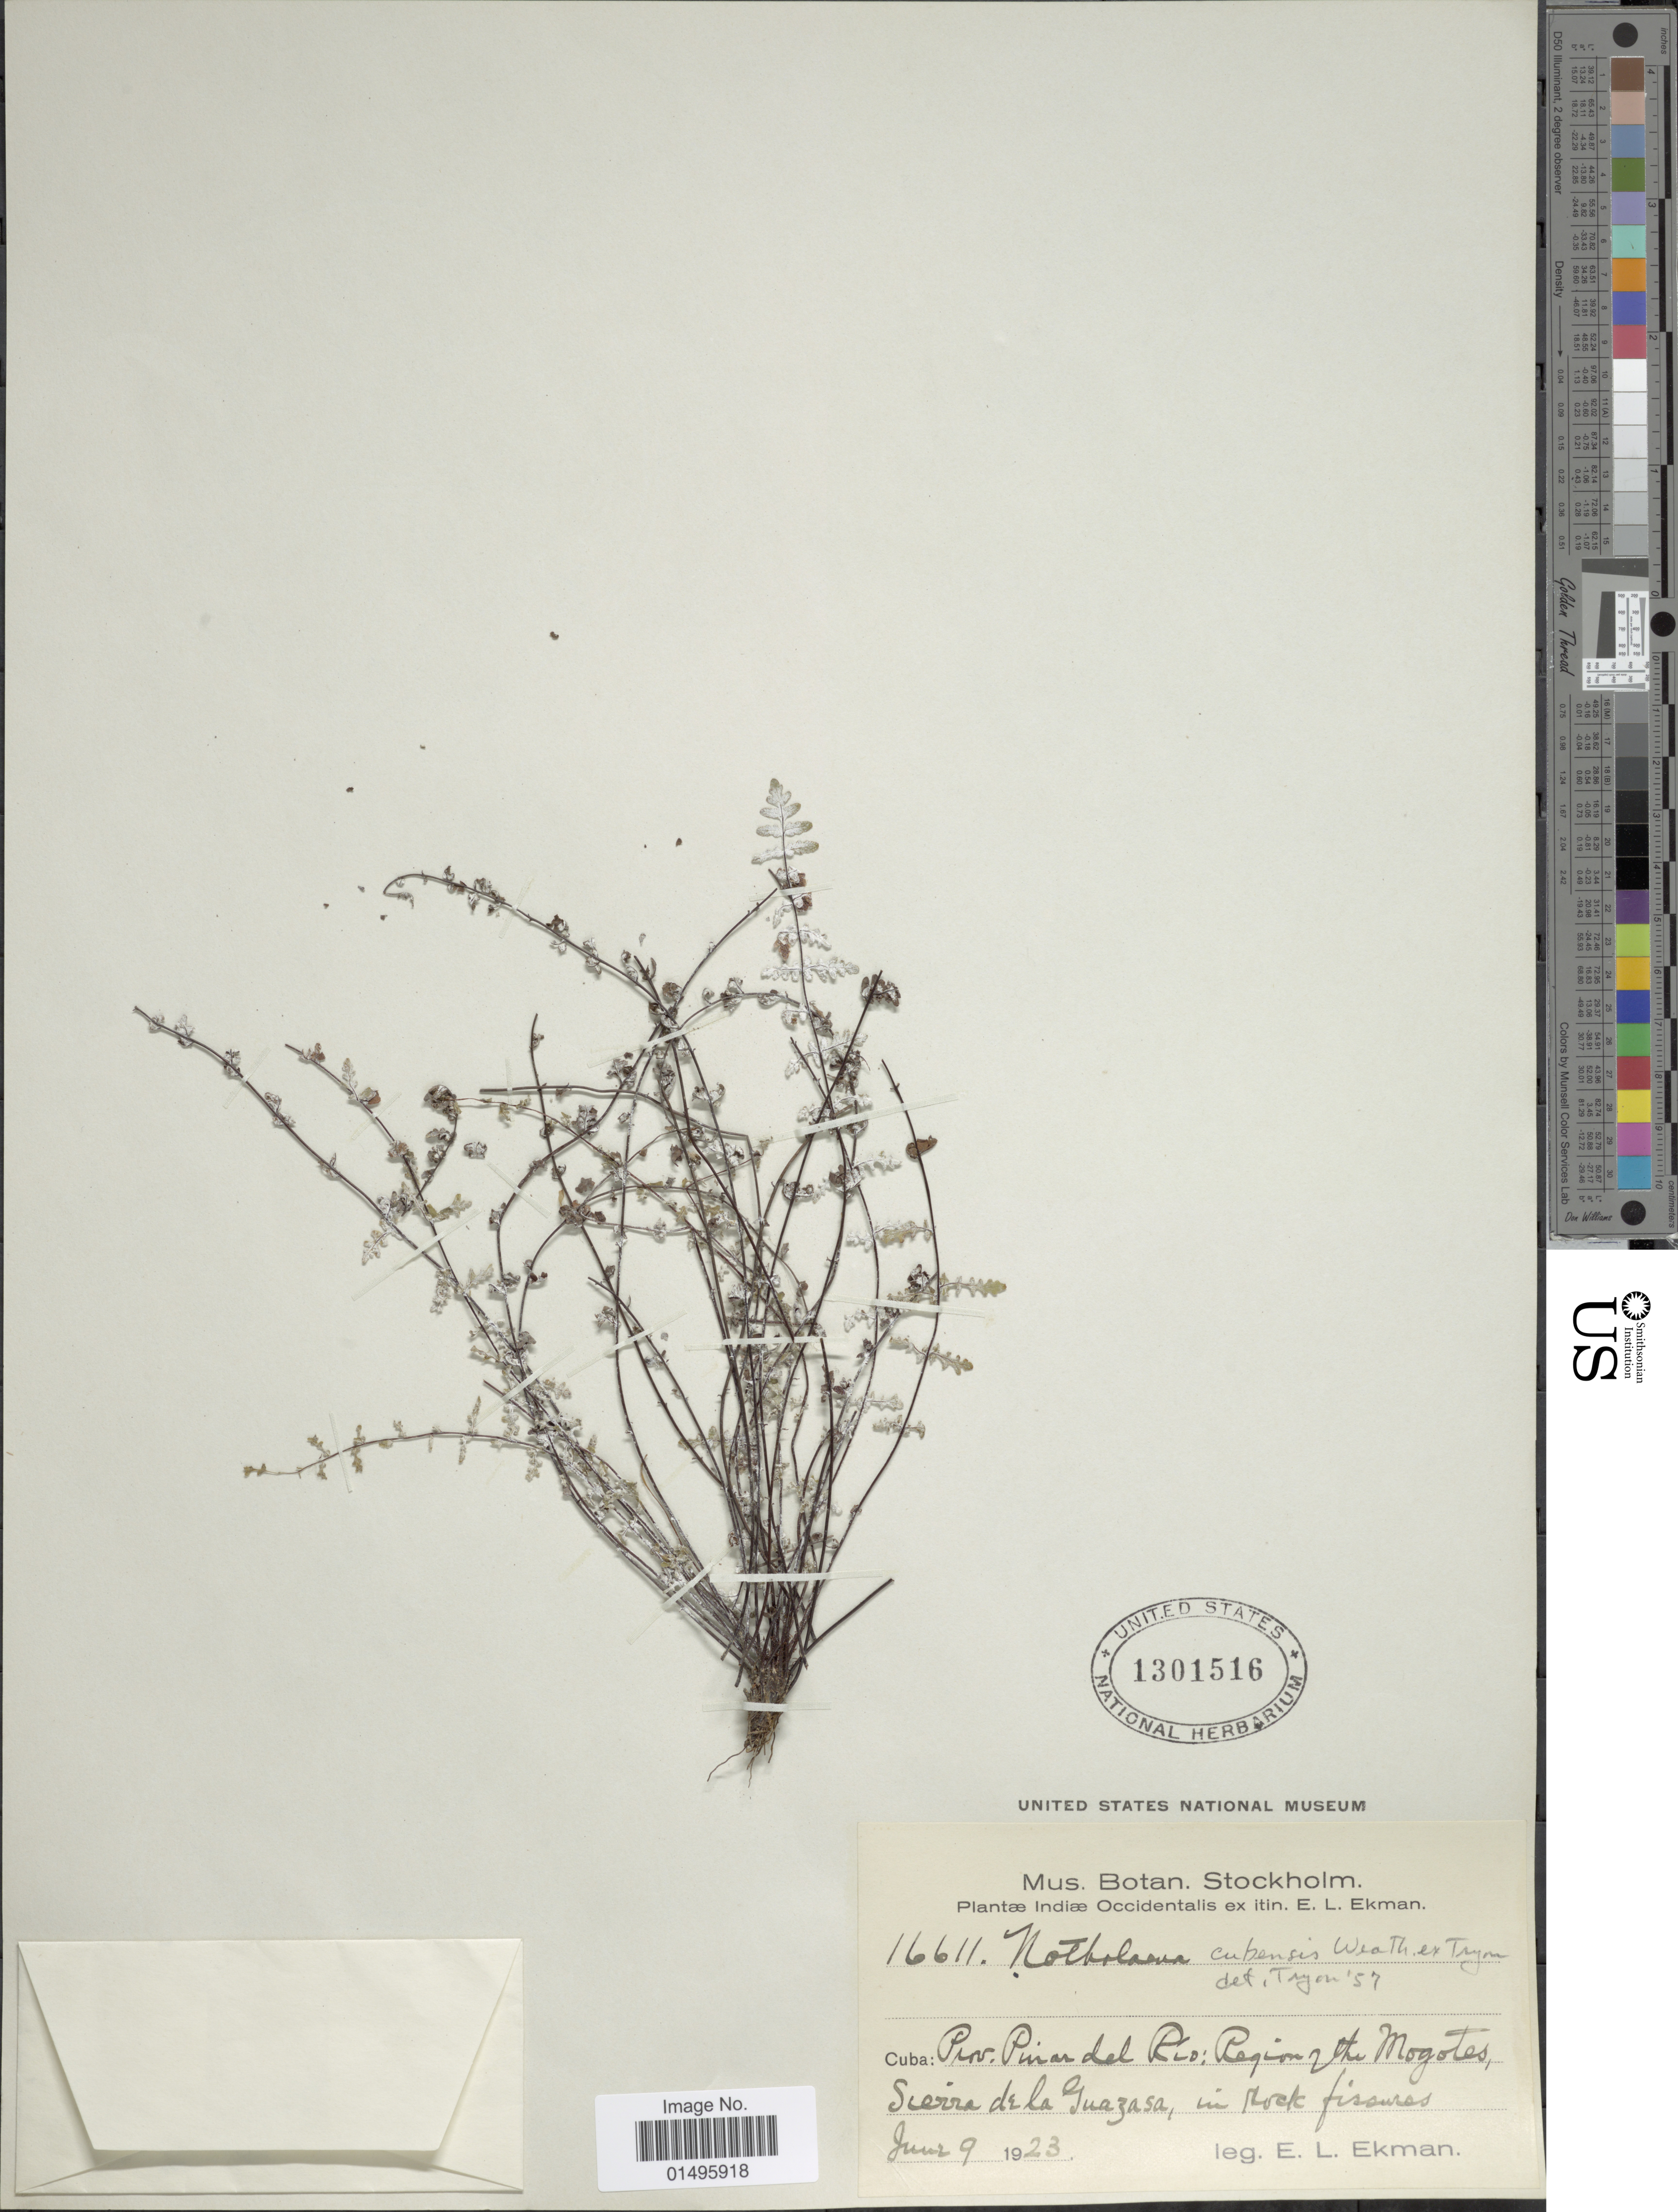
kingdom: Plantae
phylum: Tracheophyta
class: Polypodiopsida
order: Polypodiales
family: Pteridaceae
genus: Notholaena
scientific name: Notholaena cubensis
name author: Weath. ex A.F. Tryon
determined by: Windham, M. D., (UT)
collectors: E. L. Ekman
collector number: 16611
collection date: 1923-06-09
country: Cuba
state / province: Pinar del Río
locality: Cuba, Region the Mogotes, Sierra de la Guazasa, in rock fissures.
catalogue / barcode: US 1301516